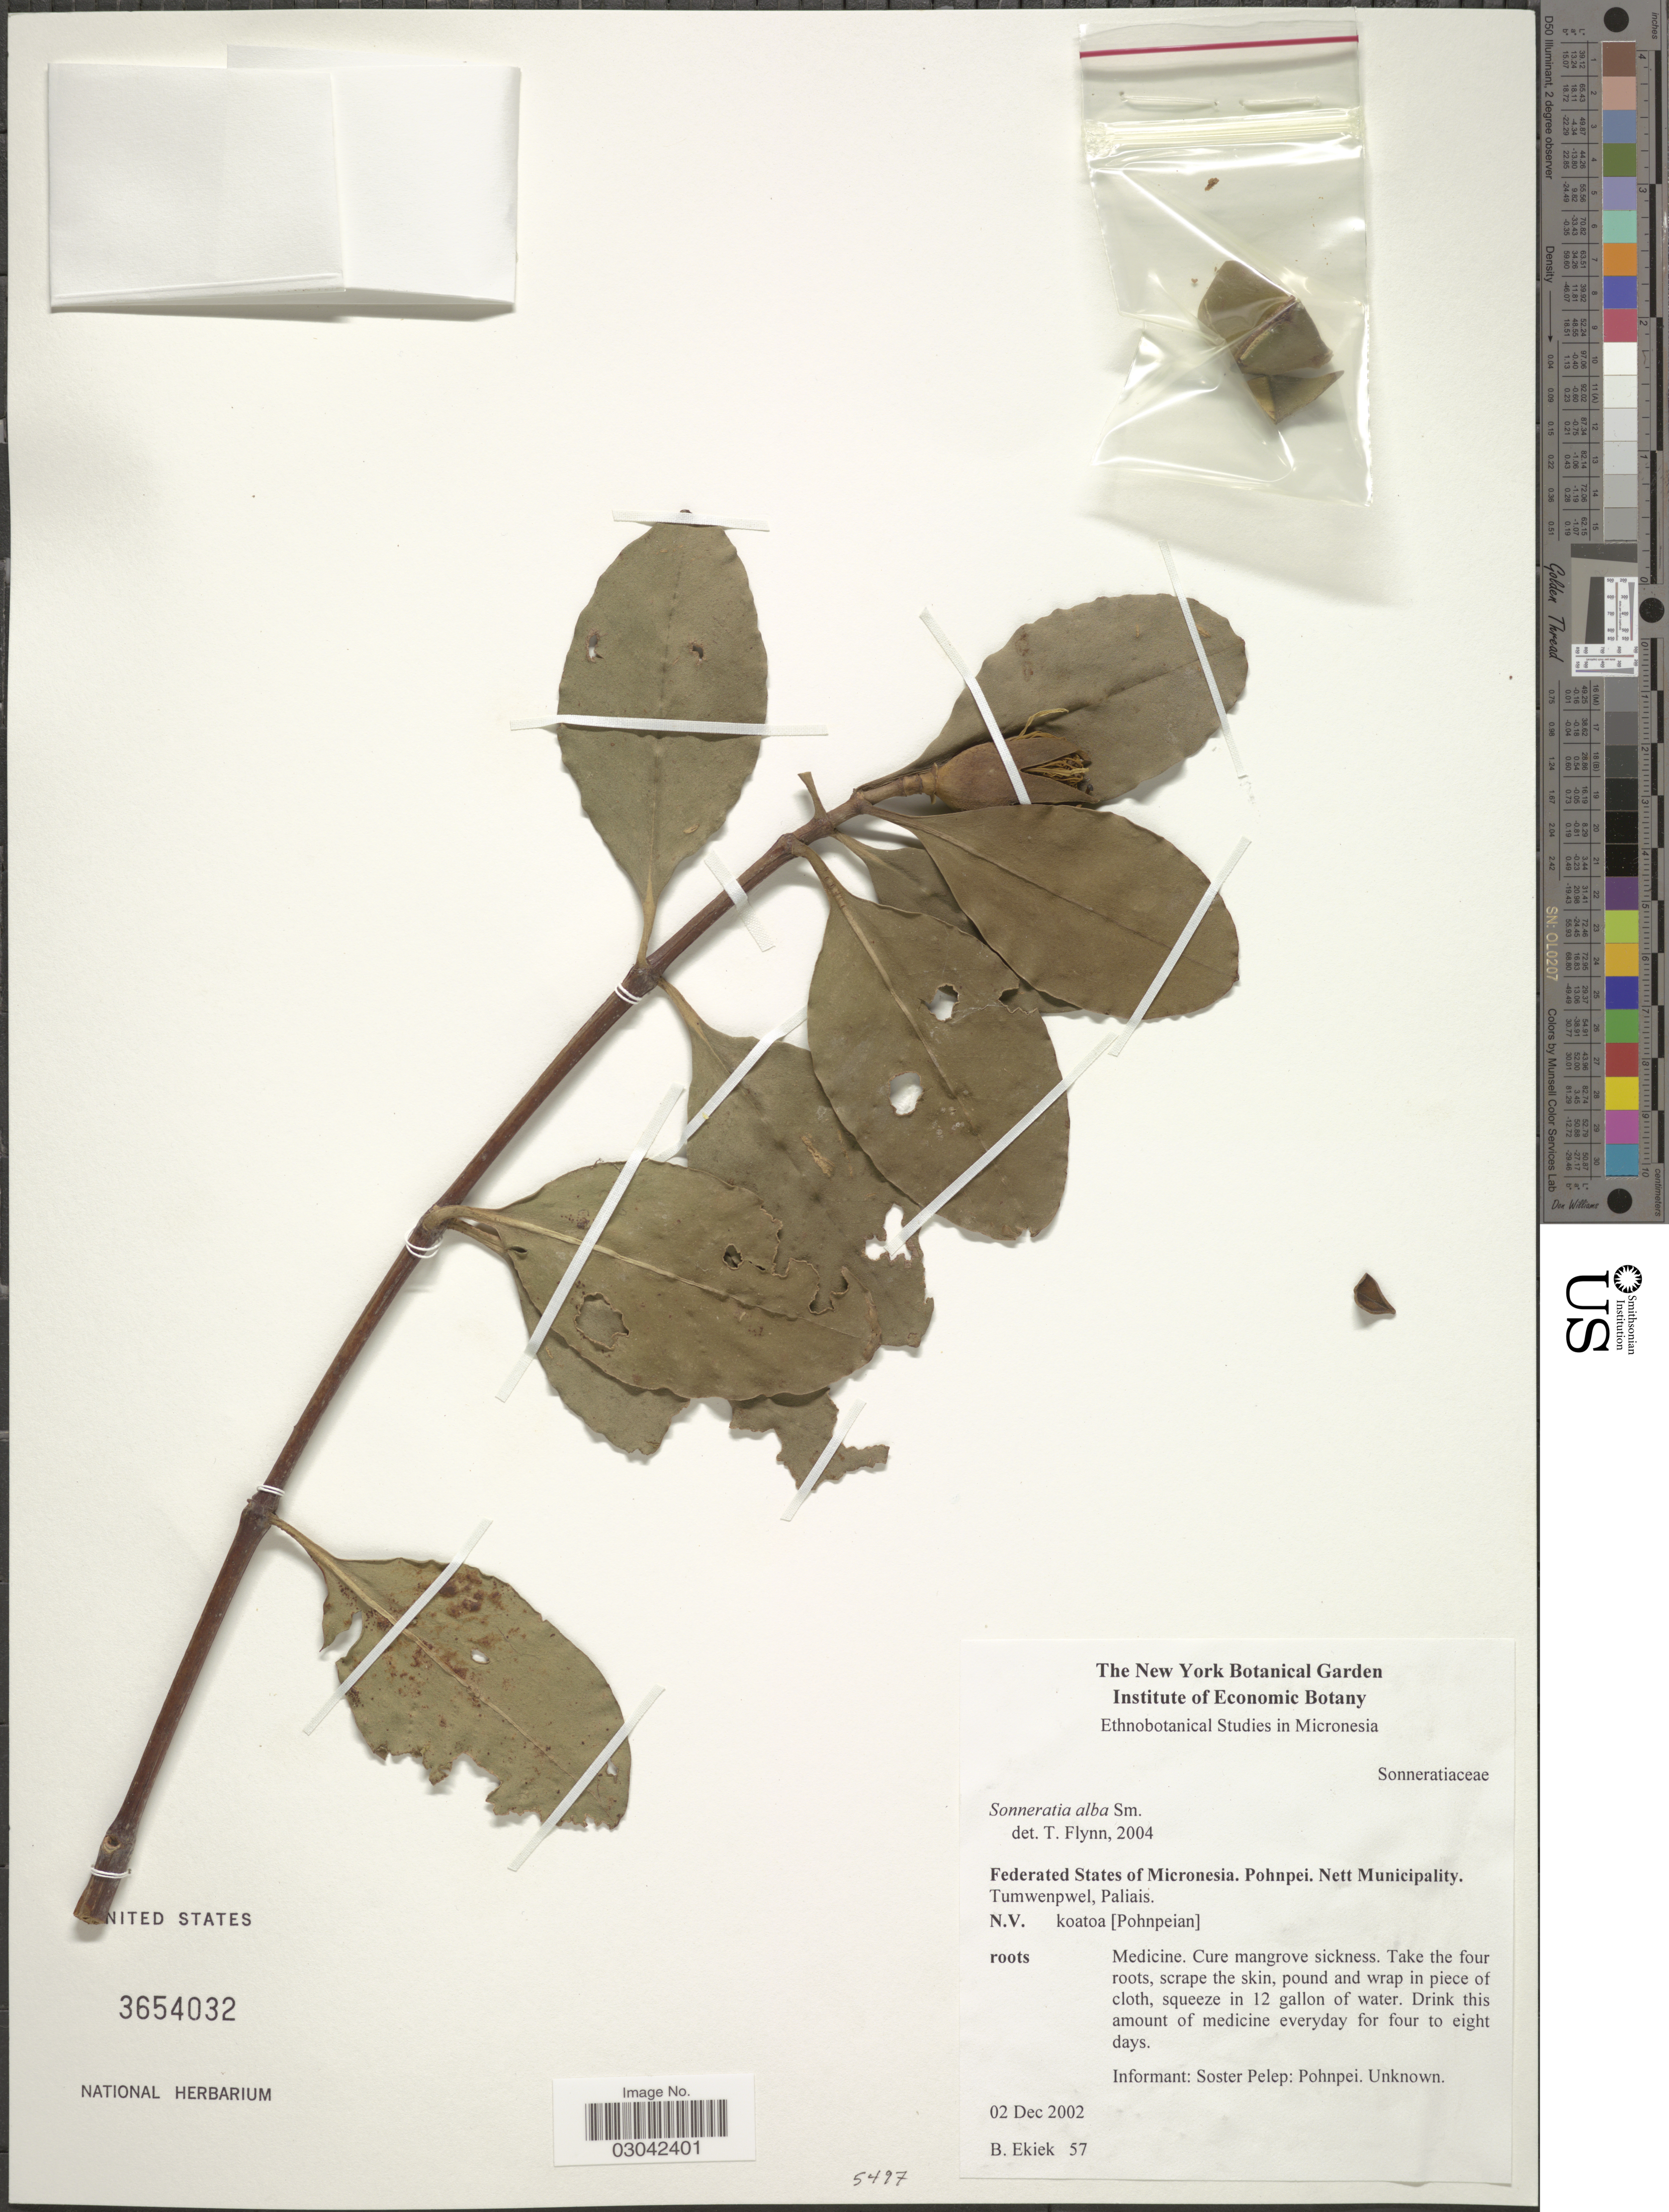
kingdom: Plantae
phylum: Tracheophyta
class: Magnoliopsida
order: Myrtales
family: Lythraceae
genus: Sonneratia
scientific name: Sonneratia alba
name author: Sm.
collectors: B. Ekiek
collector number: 57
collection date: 2002-12-02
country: Micronesia, Federated States of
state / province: Pohnpei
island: Pohnpei [Ponape]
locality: Nett Municipality. Tumwenpwel, Paliais.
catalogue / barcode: US 3654032